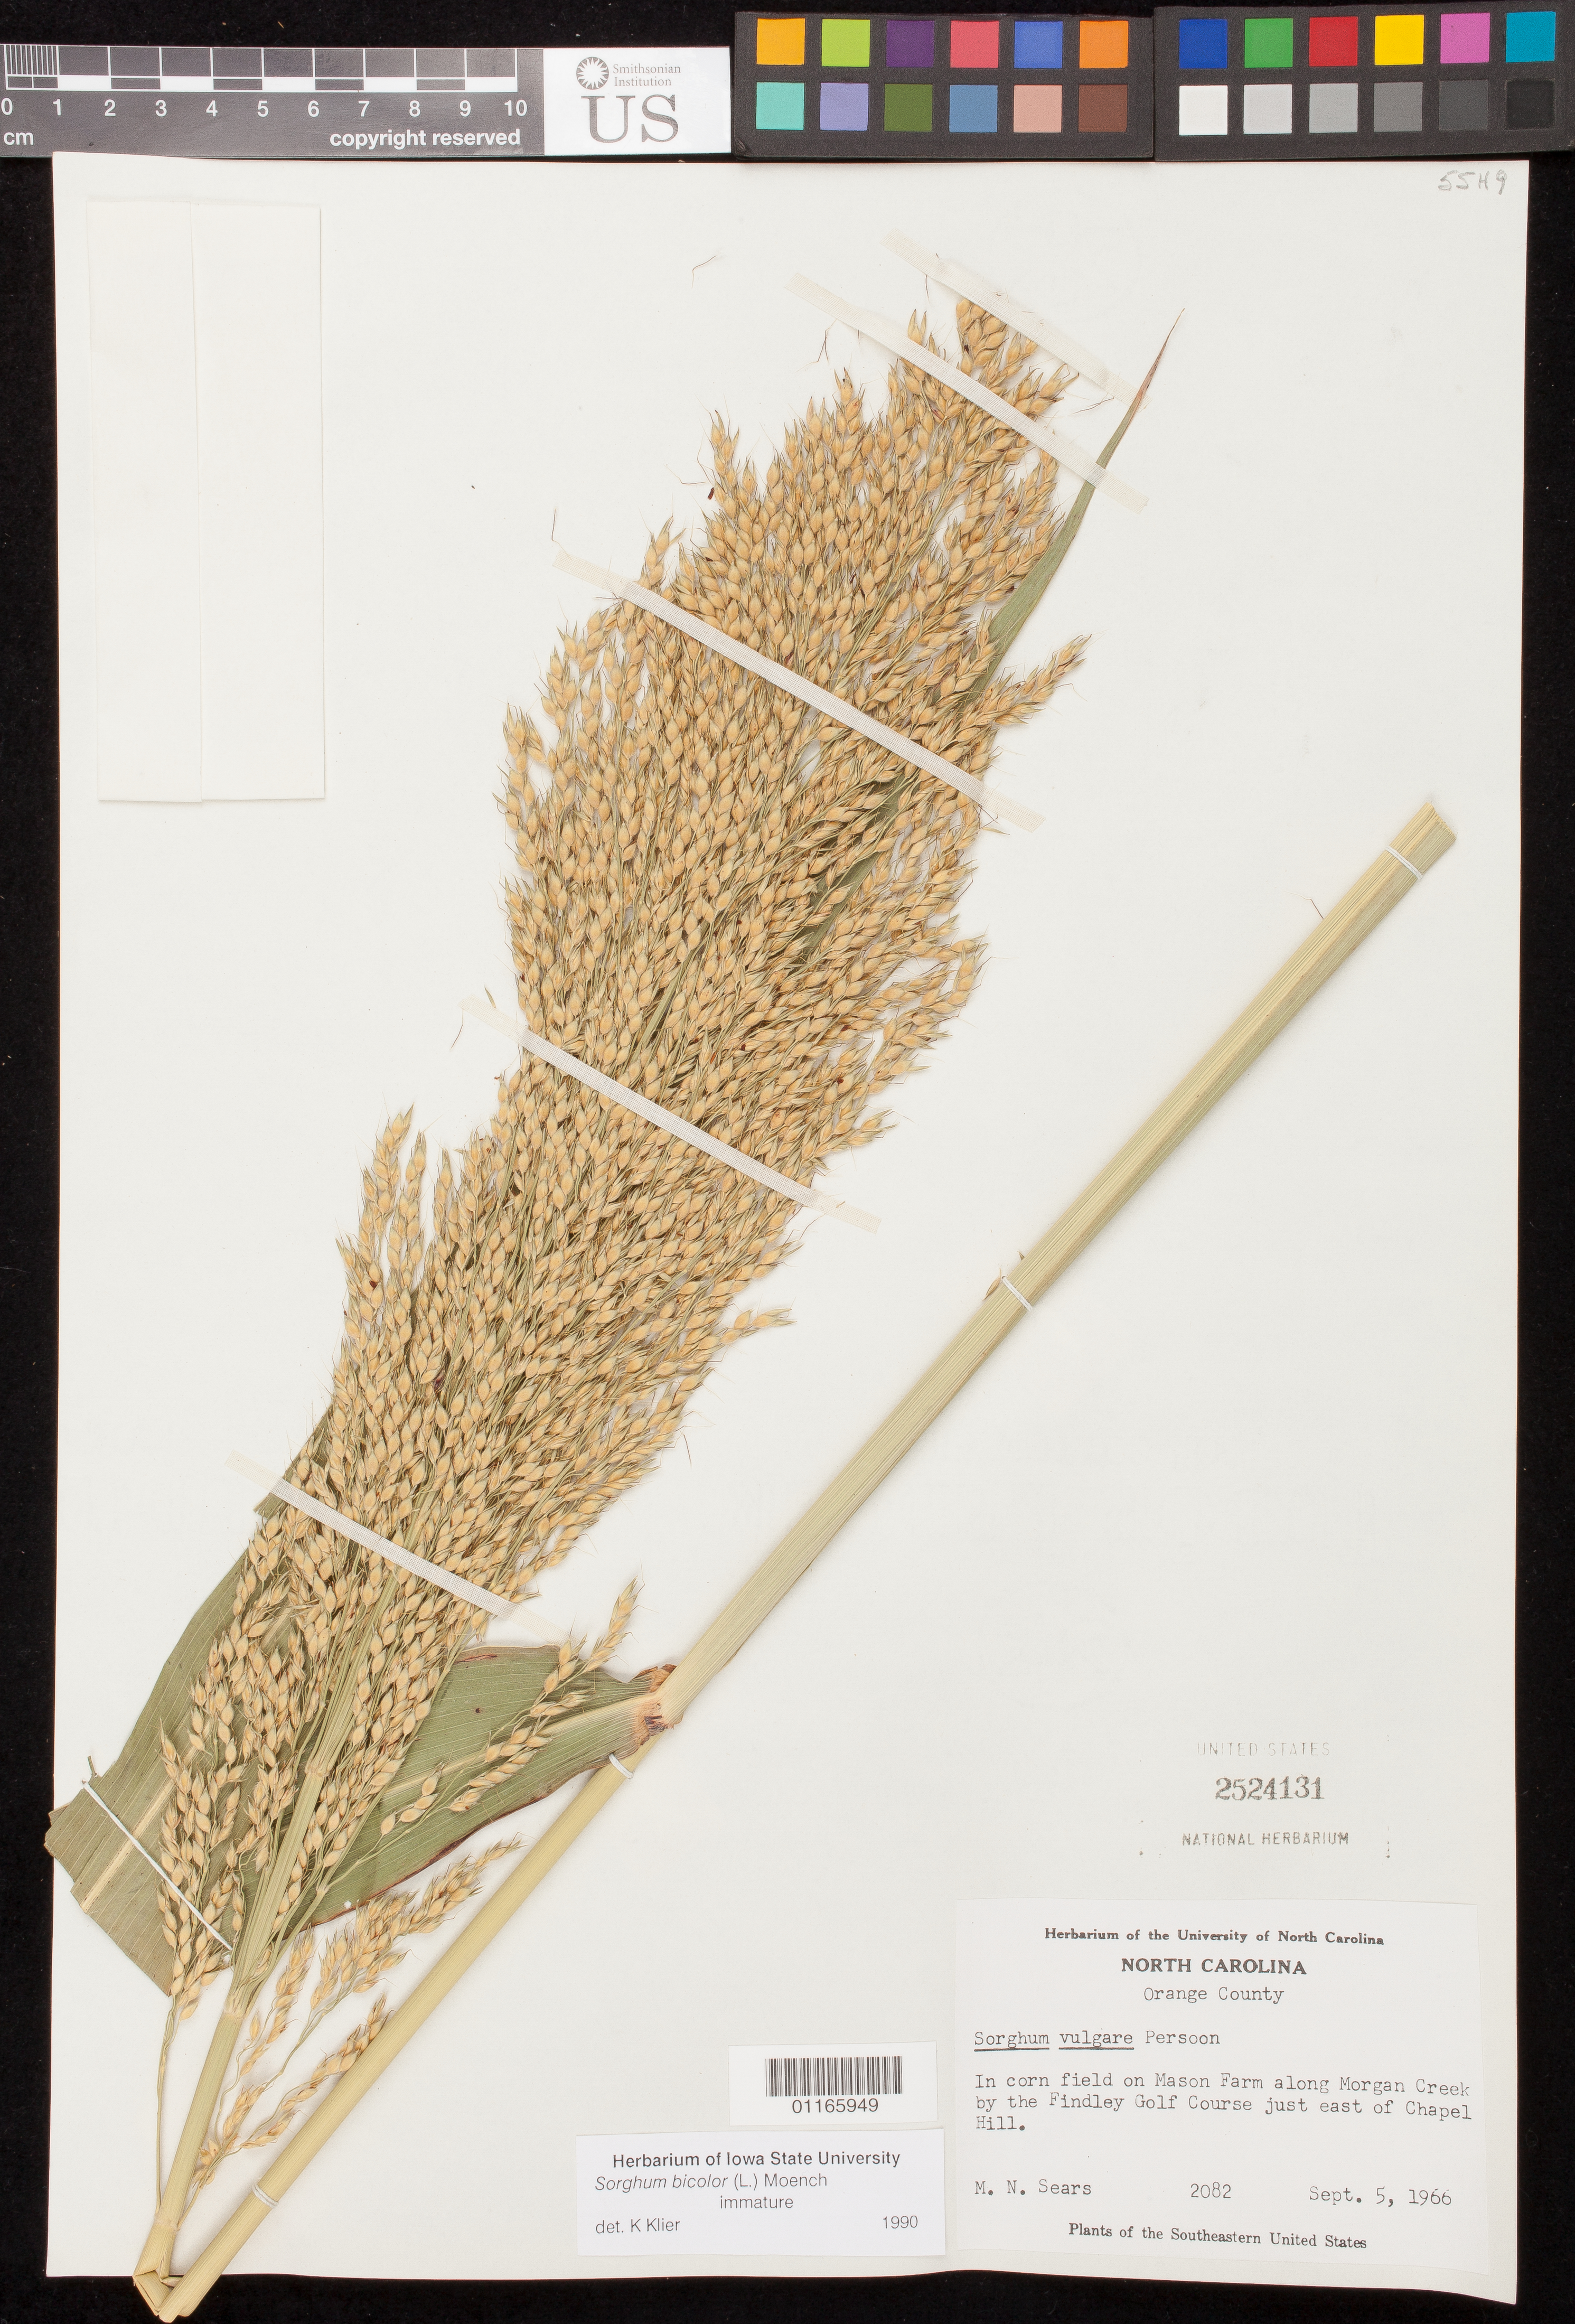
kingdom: Plantae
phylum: Tracheophyta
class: Liliopsida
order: Poales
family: Poaceae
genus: Sorghum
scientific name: Sorghum bicolor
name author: (L.) Moench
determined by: Klier, K., (RSA), Rancho Santa Ana Botanic Garden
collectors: M. Sears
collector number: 2082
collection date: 1966-09-05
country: United States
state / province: North Carolina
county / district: Orange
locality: In corn field on Mason Farm along Morgan Creek by the Findley Golf Course just east of Chapel Hill.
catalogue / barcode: US 2524131